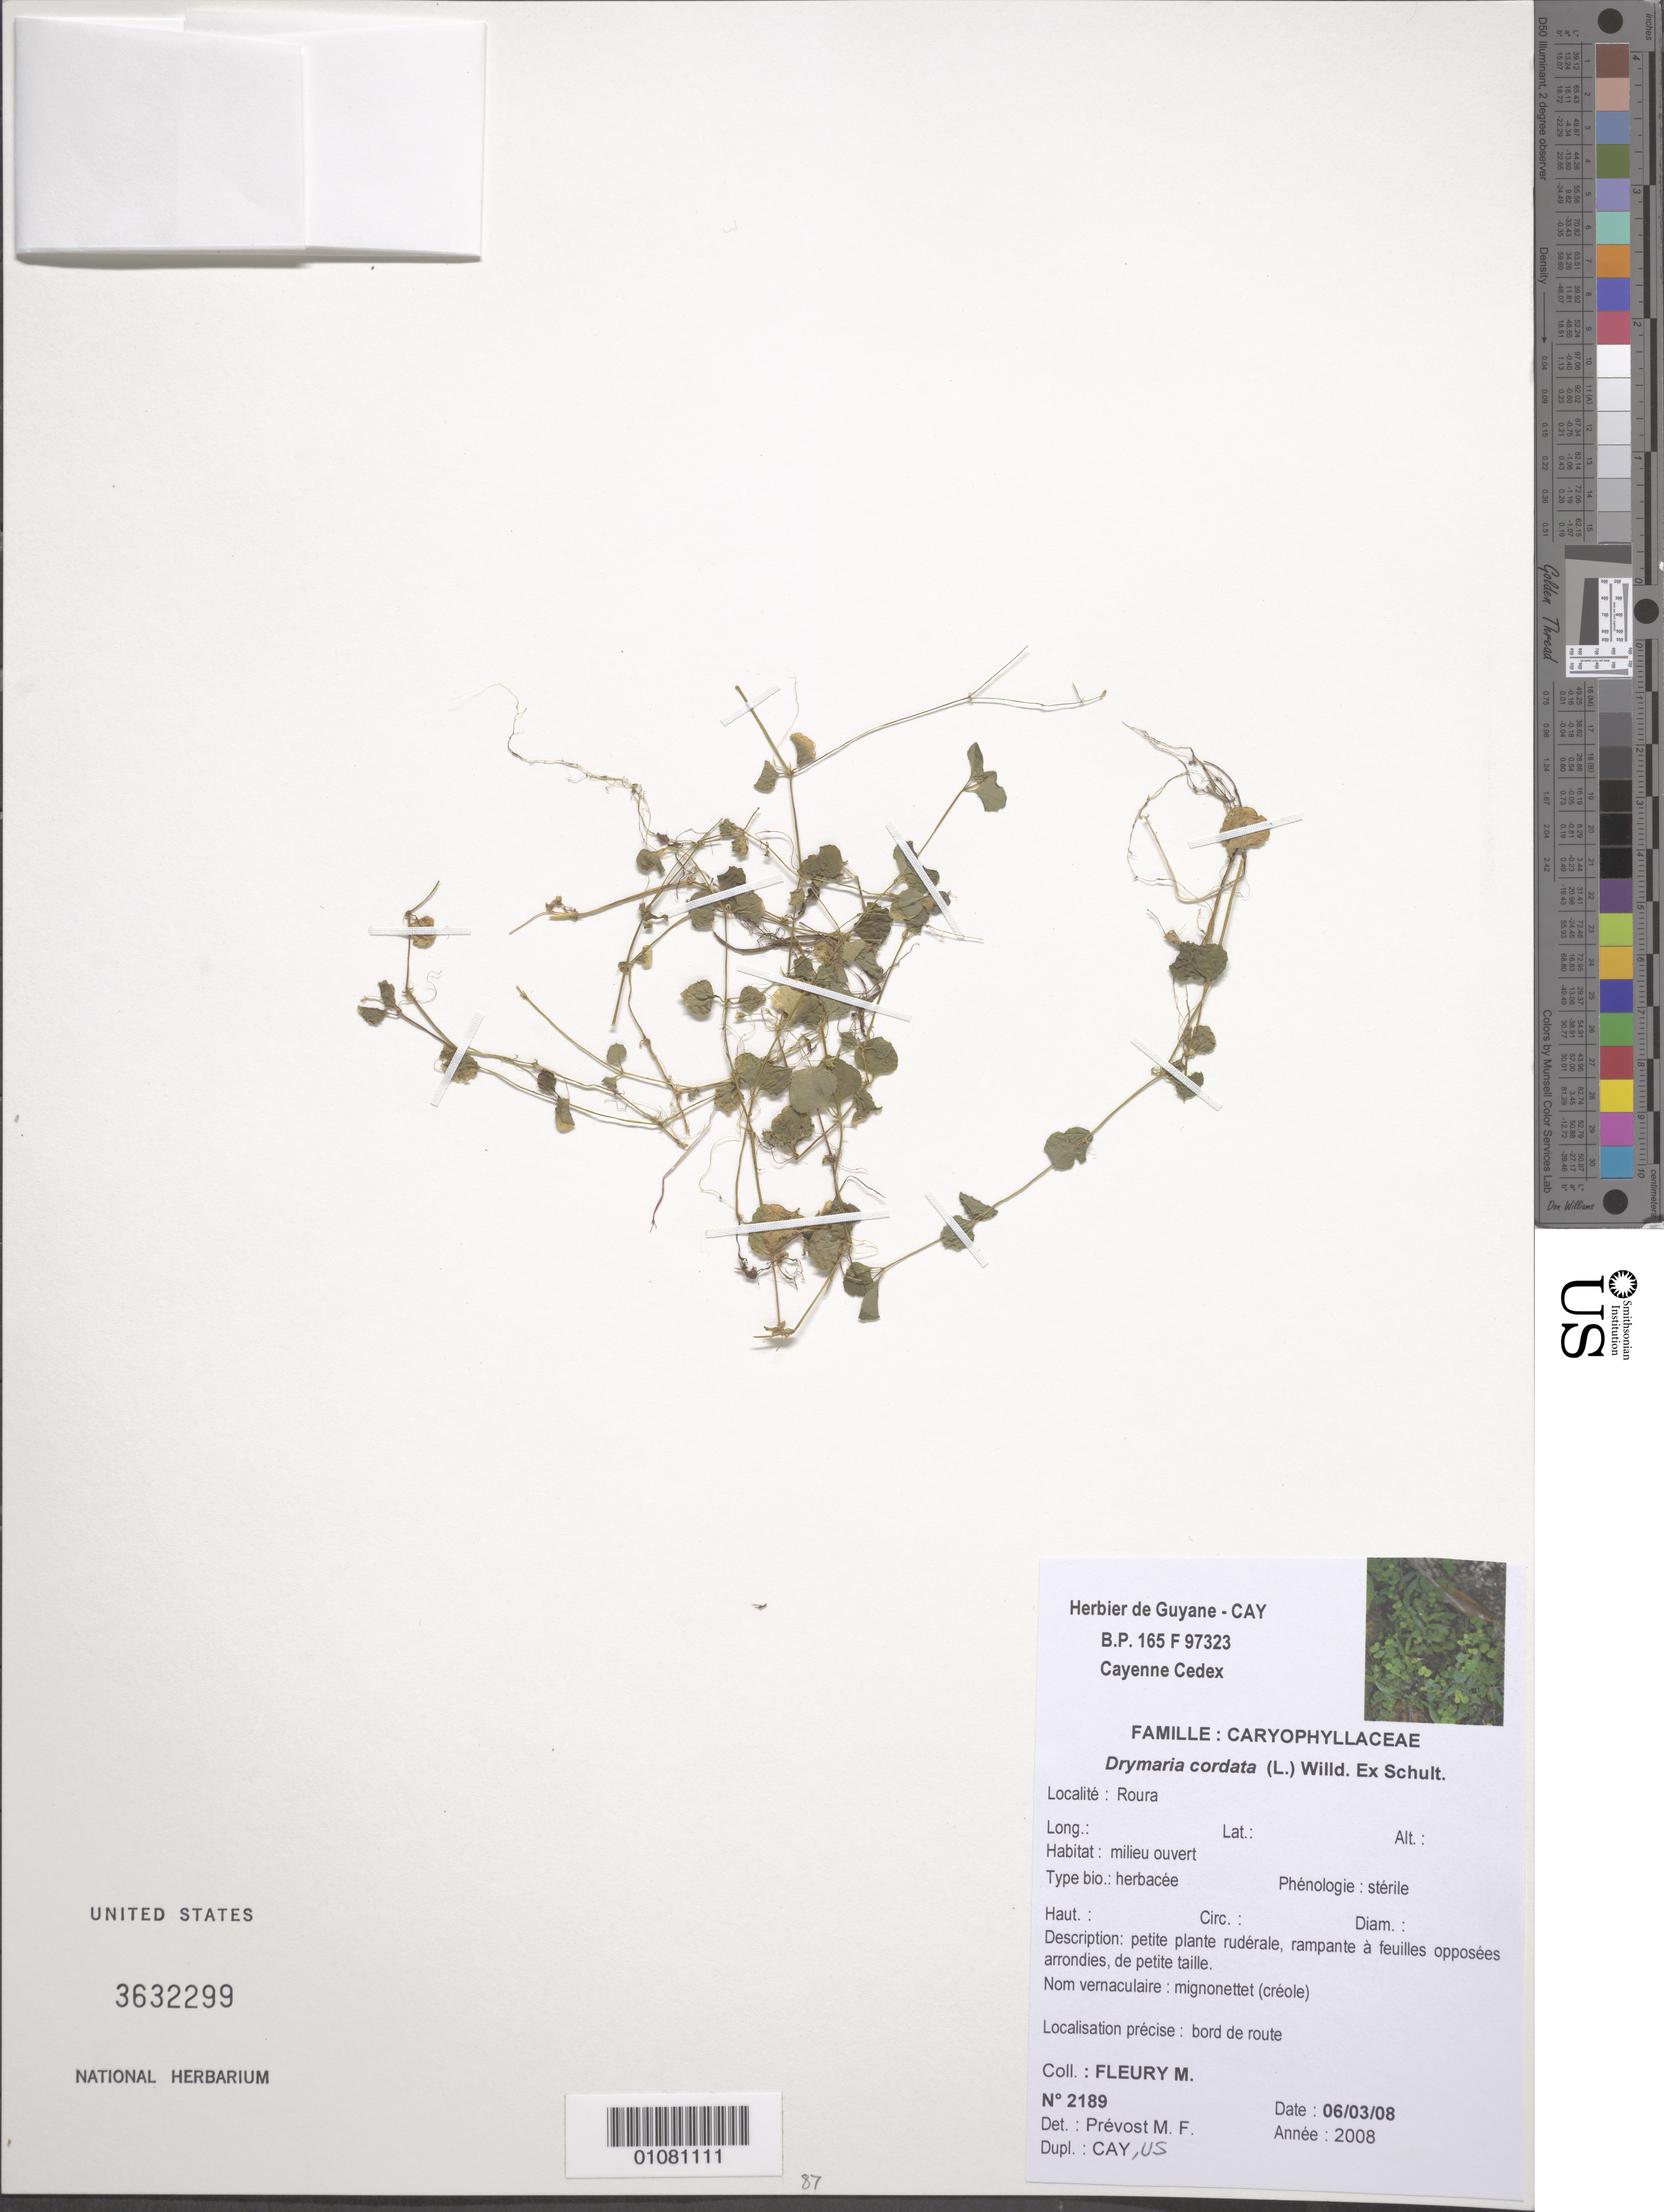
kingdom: Plantae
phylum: Tracheophyta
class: Magnoliopsida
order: Caryophyllales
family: Caryophyllaceae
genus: Drymaria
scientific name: Drymaria cordata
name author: (L.) Willd. ex Schult.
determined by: Prévost, M.-F.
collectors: M. Fleury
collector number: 2189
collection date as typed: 3-Jun-08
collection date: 2008-06-03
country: French Guiana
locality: Roura, bord de route.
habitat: Milieu ouvert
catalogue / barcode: US 3632299